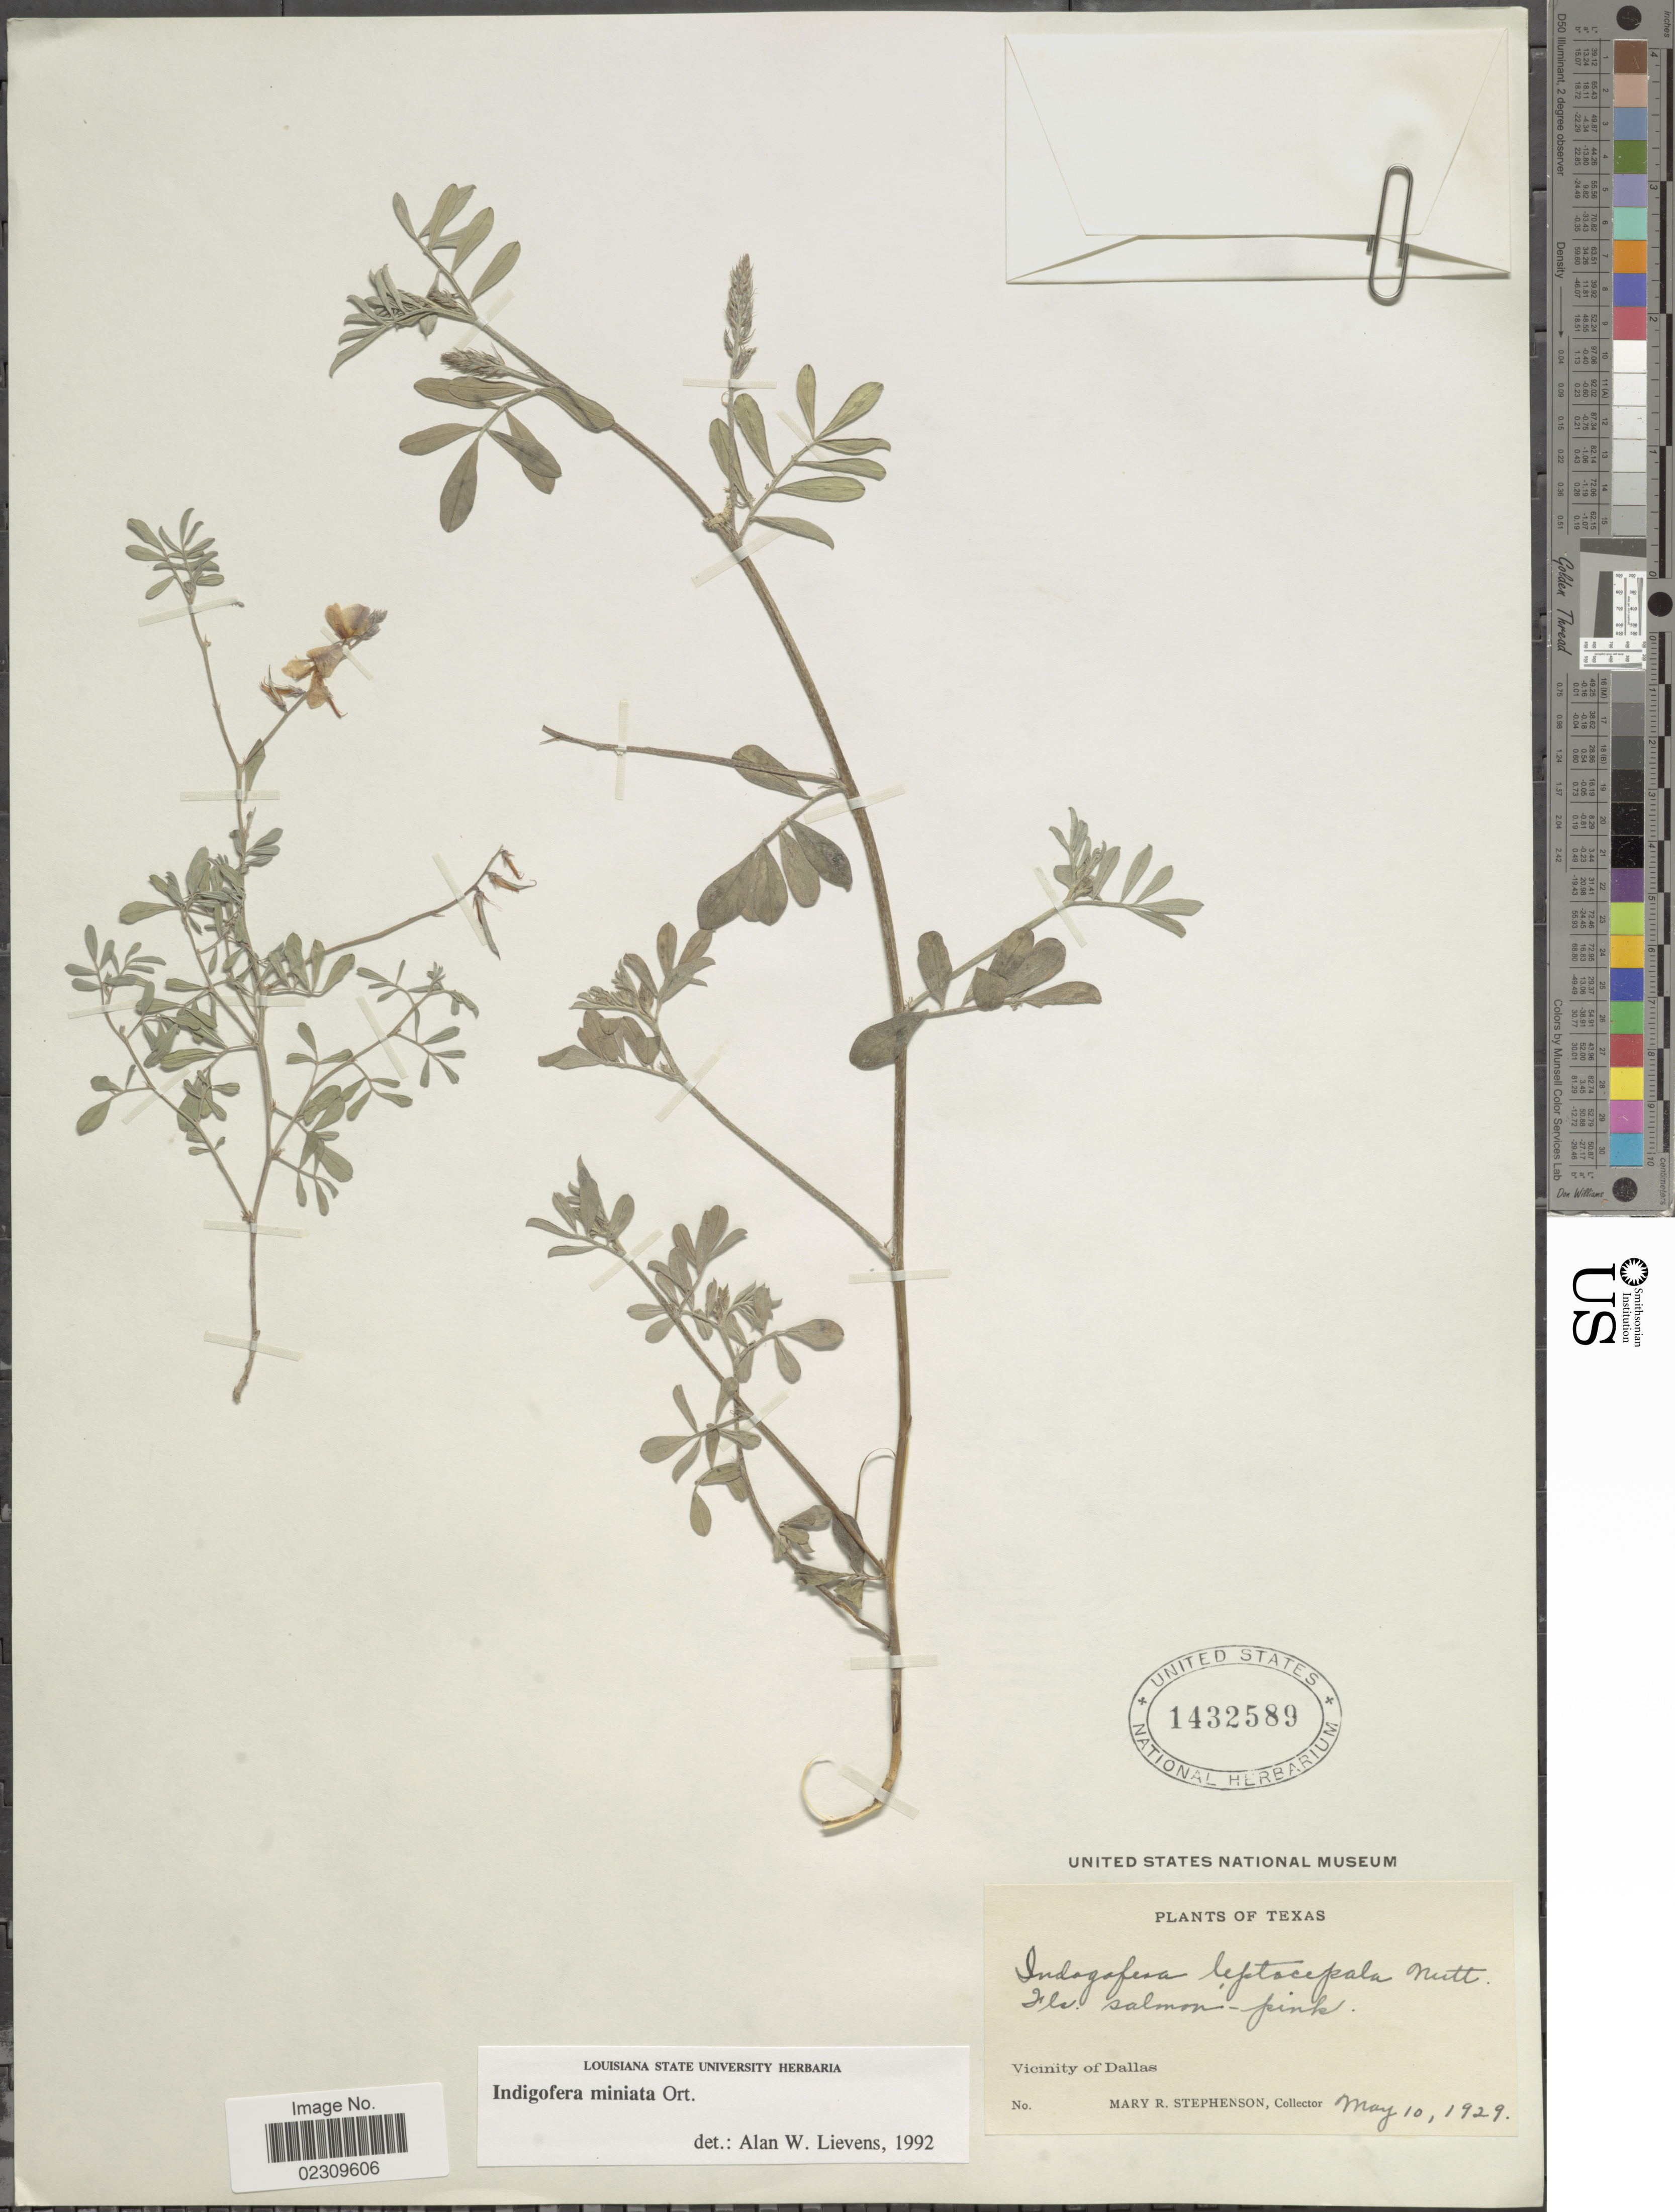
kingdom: Plantae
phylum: Tracheophyta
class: Magnoliopsida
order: Fabales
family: Fabaceae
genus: Indigofera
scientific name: Indigofera miniata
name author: Orteg.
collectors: M. Stephenson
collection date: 1929-05-10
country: United States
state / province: Texas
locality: Vicinity of Dallas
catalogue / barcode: US 1432589